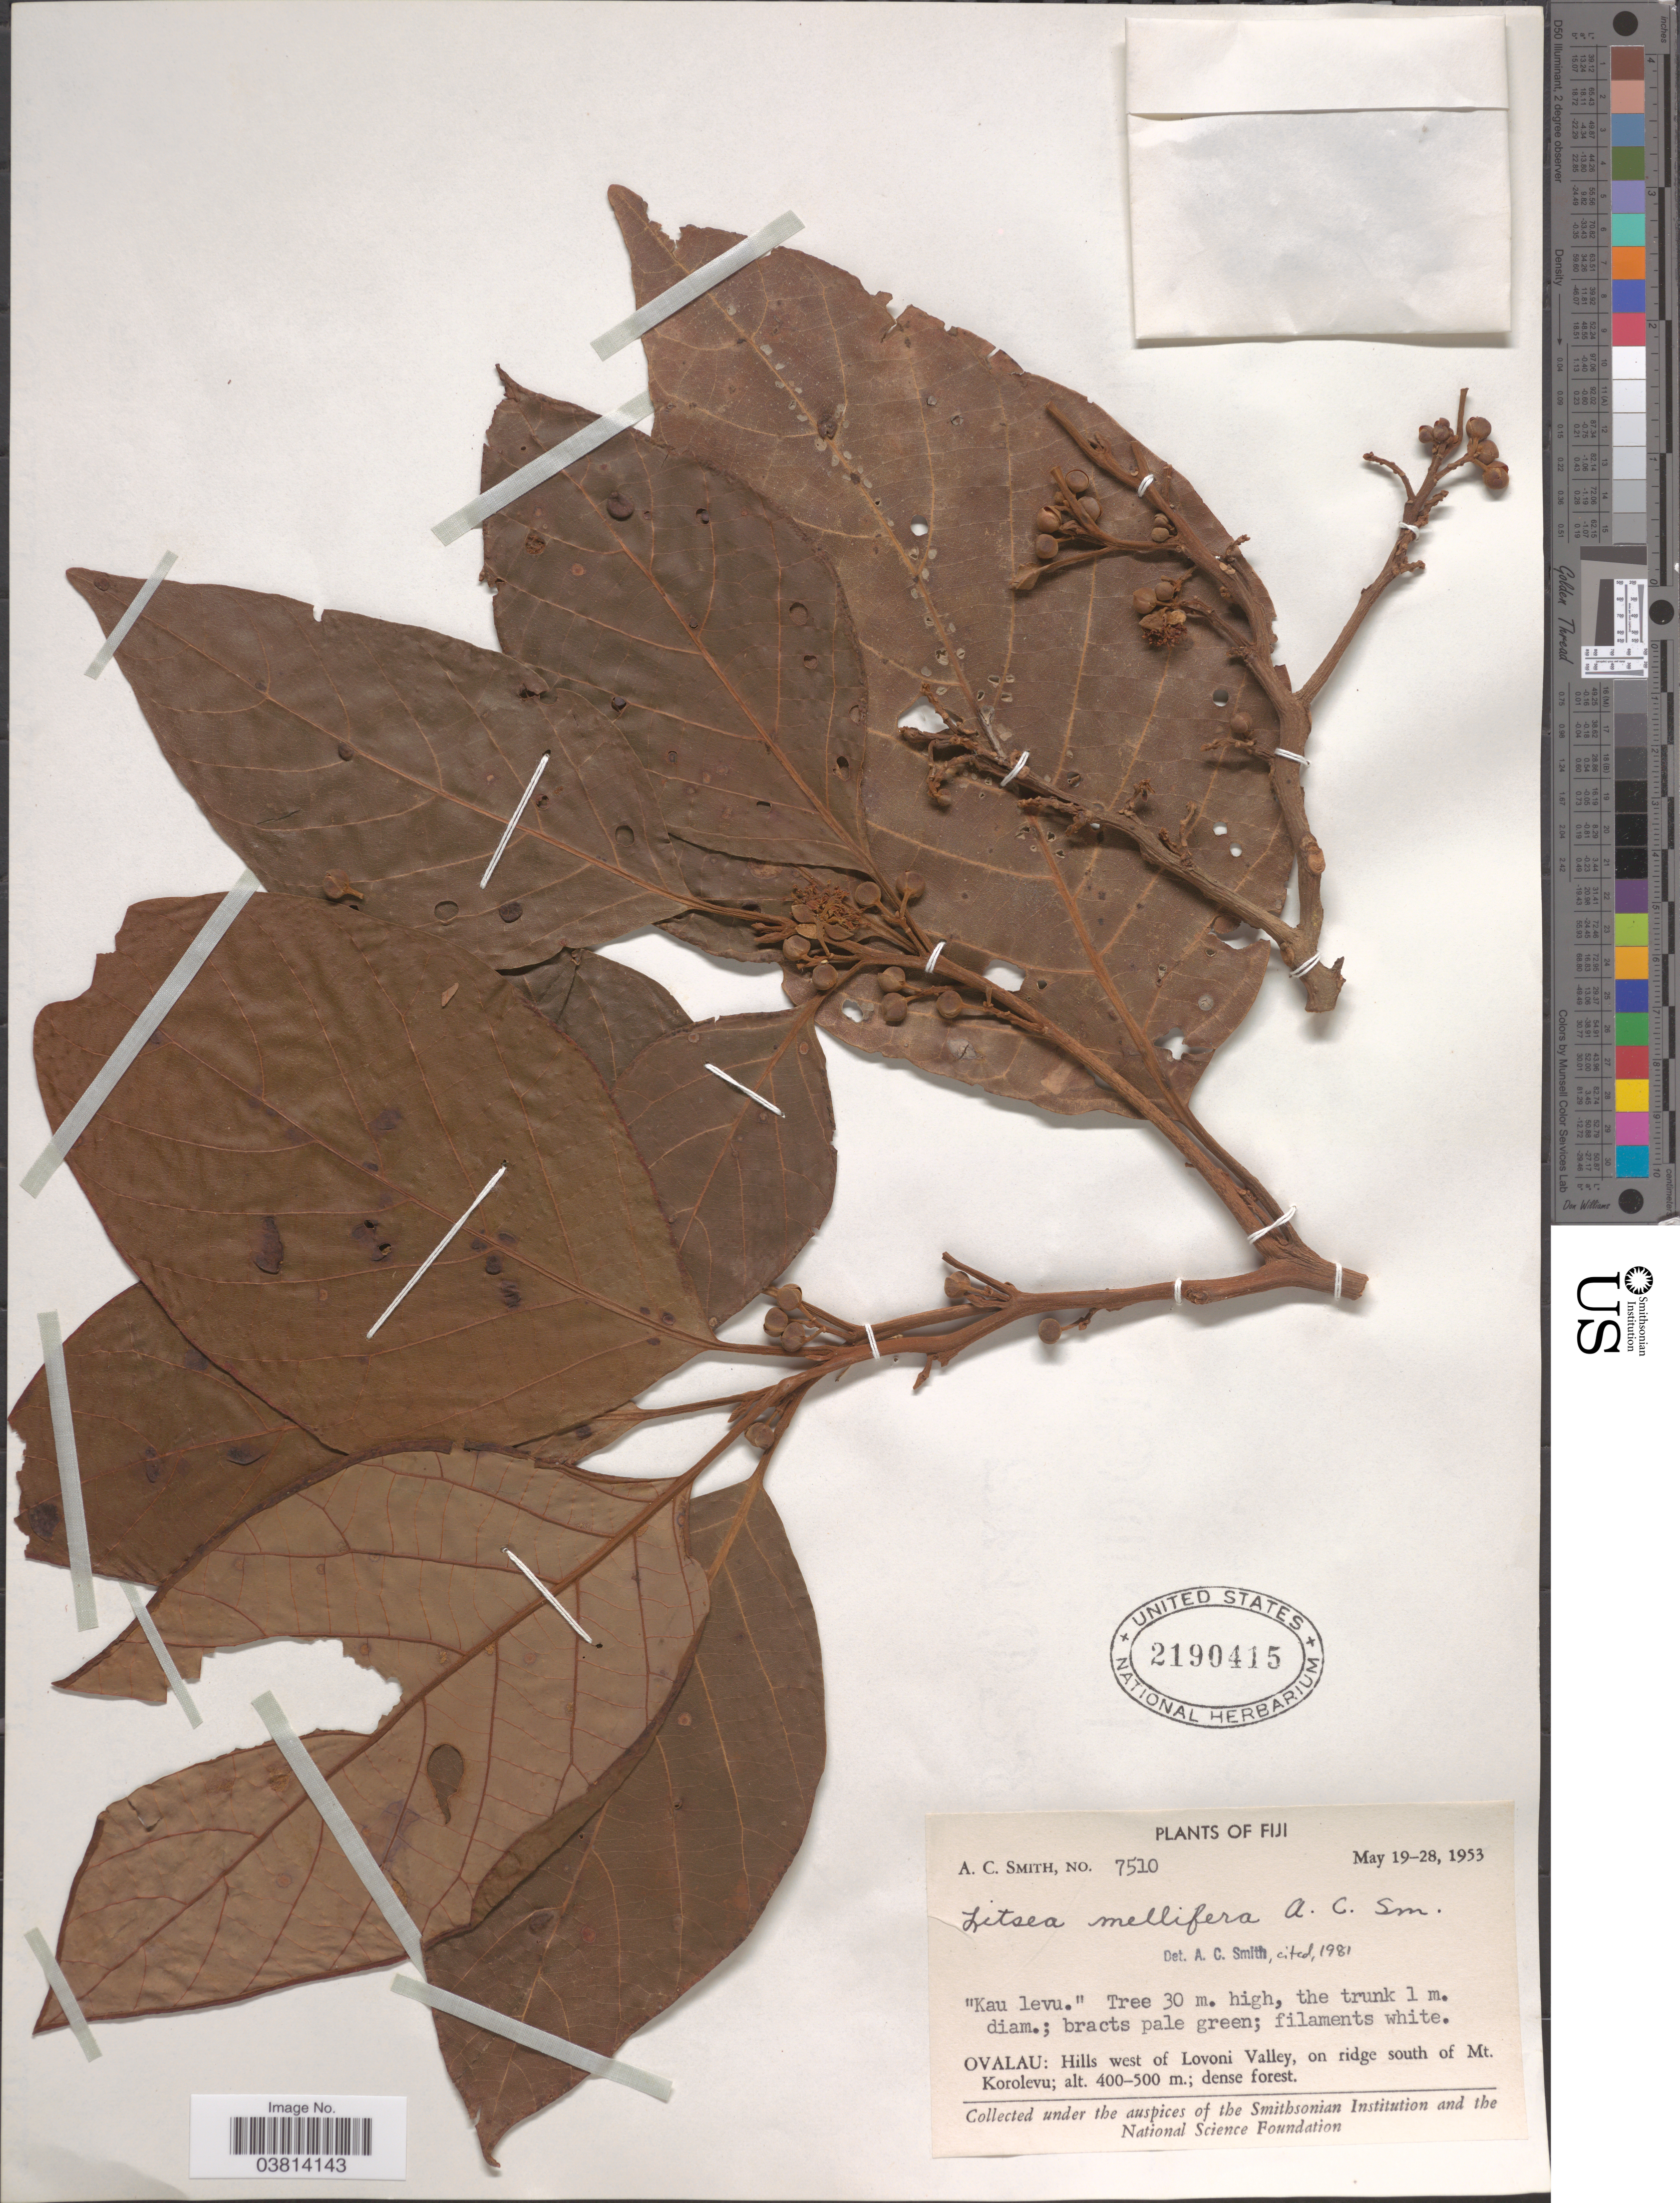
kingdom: Plantae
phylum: Tracheophyta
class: Magnoliopsida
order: Laurales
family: Lauraceae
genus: Litsea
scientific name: Litsea mellifera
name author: A.C. Sm.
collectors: A. C. Smith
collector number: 7510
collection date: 1953-05-19/1953-05-28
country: Fiji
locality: Ovalau: Hills west of Lovoni Valley, on ridge south of Mt. Korolevu.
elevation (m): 400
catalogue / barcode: US 2190415